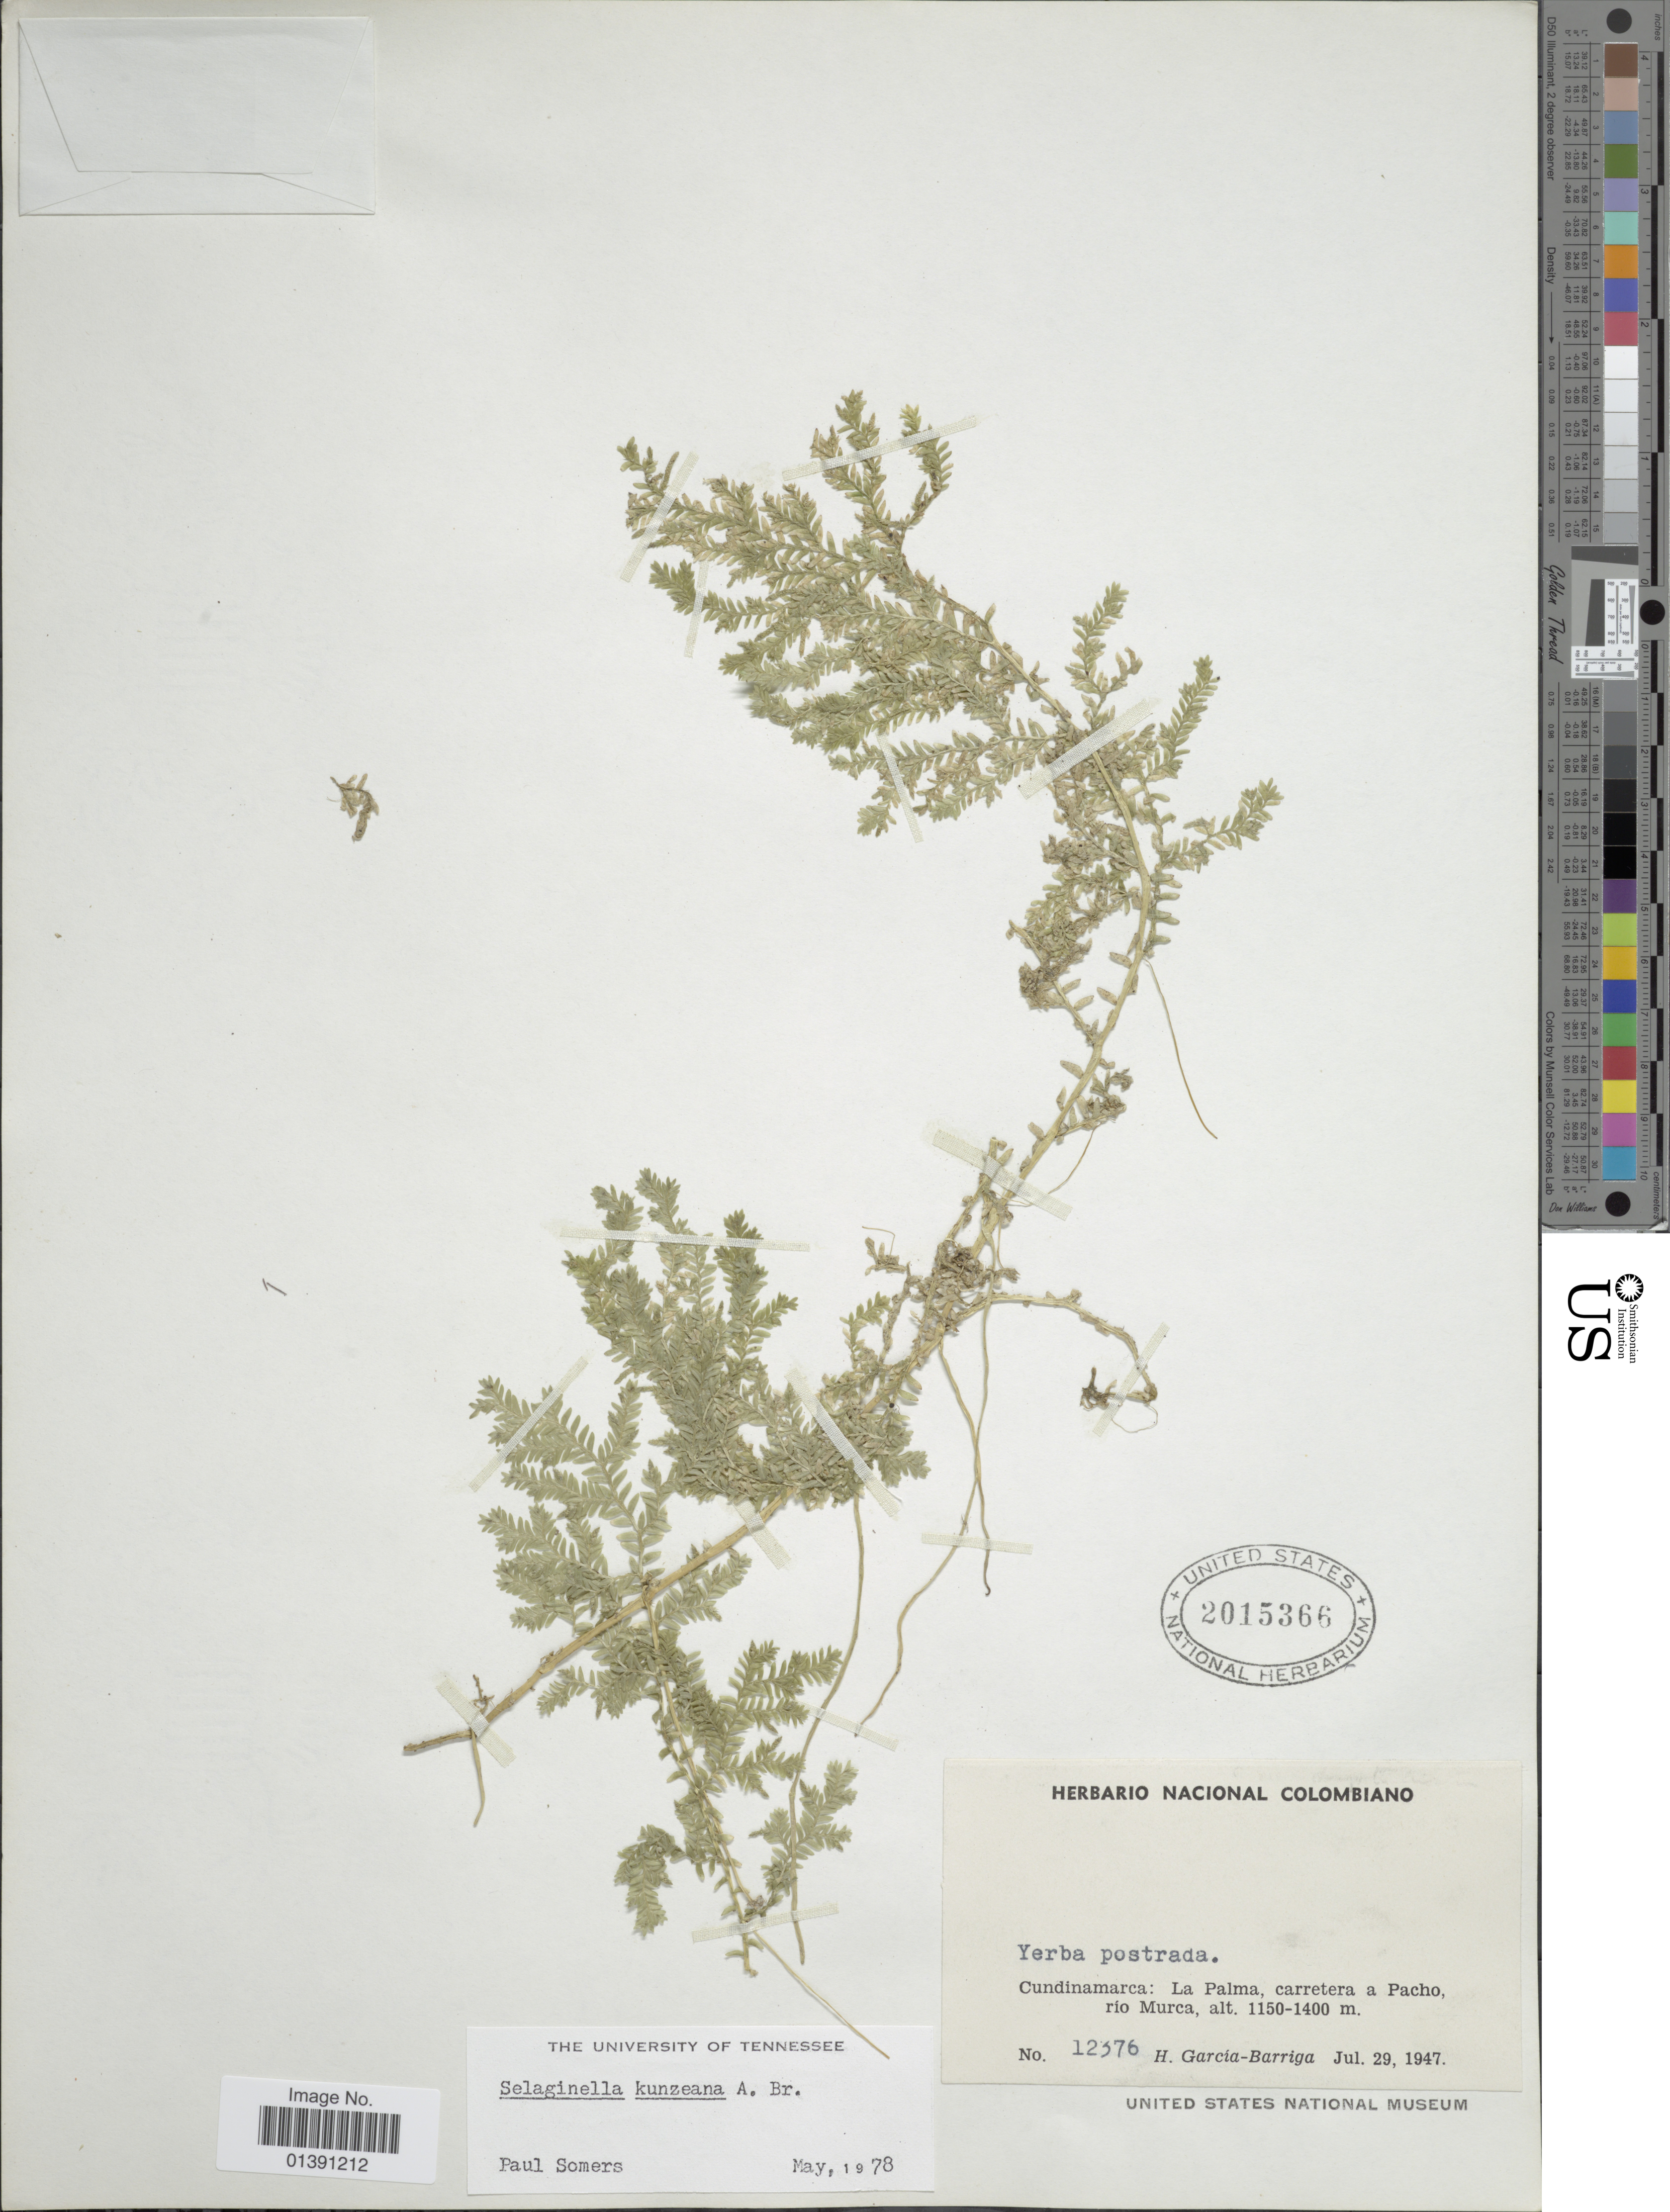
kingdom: Plantae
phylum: Tracheophyta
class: Lycopodiopsida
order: Selaginellales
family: Selaginellaceae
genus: Selaginella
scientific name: Selaginella kunzeana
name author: A. Br.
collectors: H. García Barriga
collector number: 12376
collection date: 1947-07-29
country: Colombia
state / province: Cundinamarca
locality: La Palma, carretera a Pacho, rio Murca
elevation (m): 1150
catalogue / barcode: US 2015366